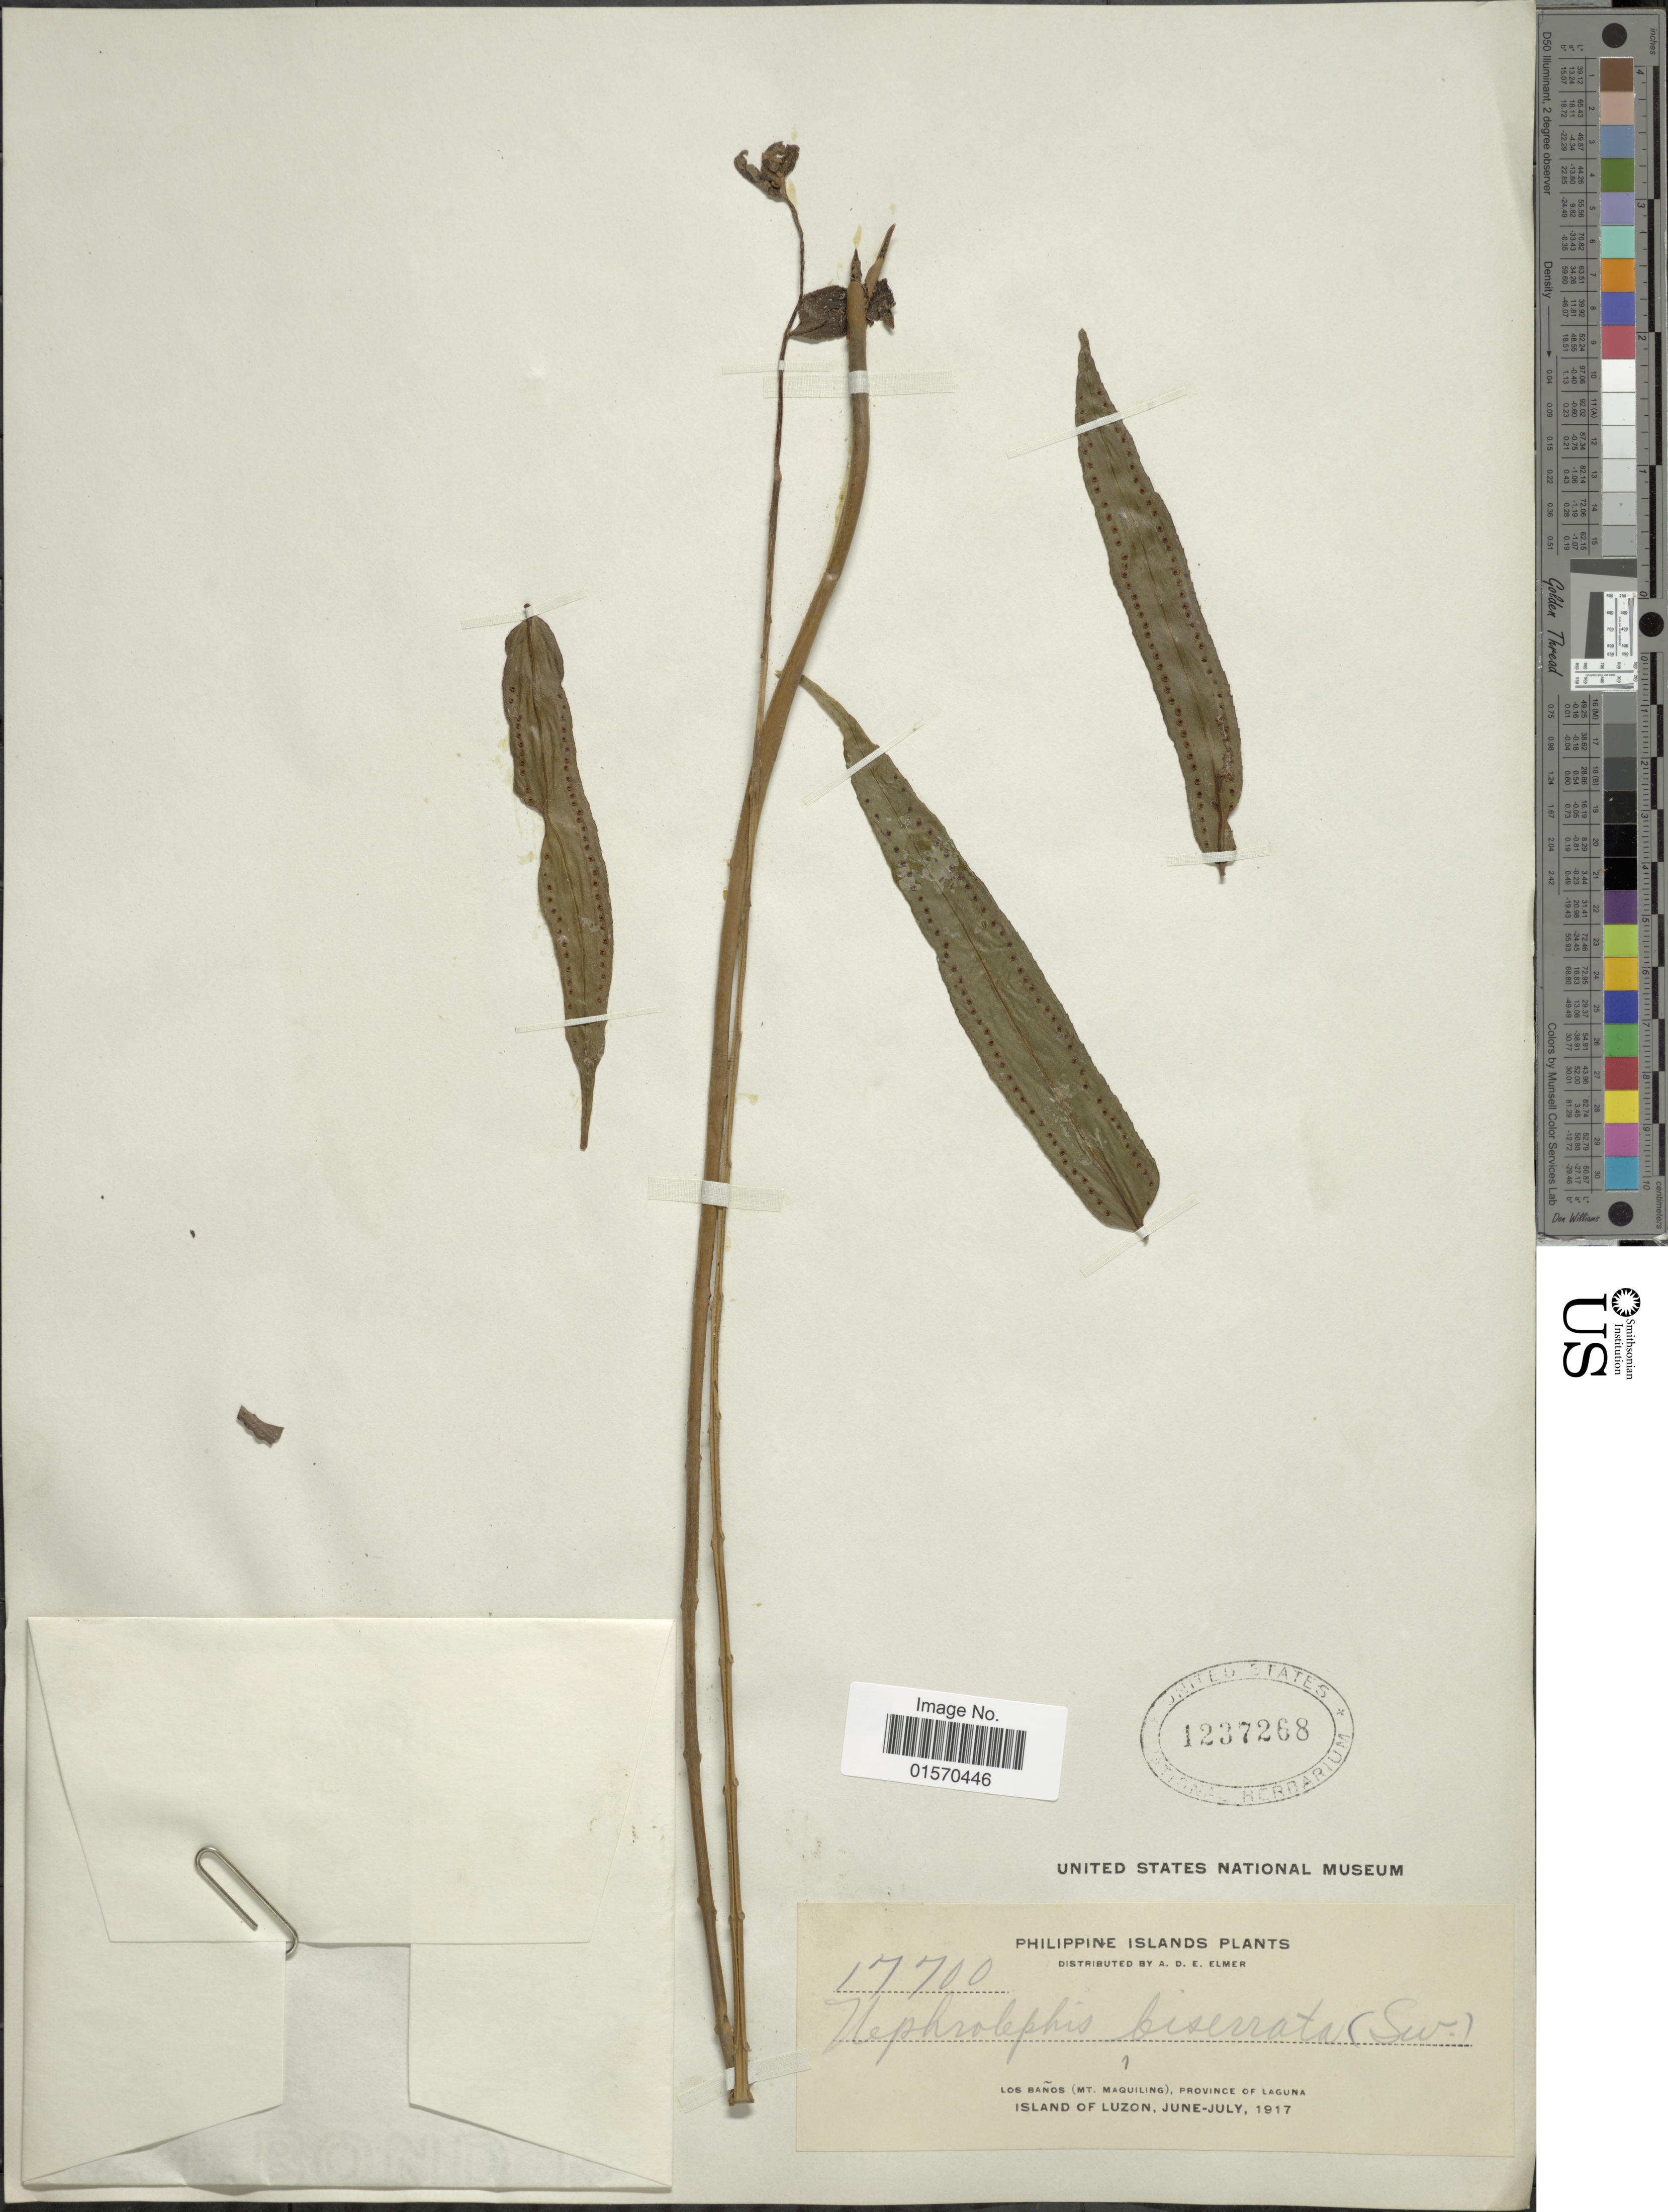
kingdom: Plantae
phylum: Tracheophyta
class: Polypodiopsida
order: Polypodiales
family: Nephrolepidaceae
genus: Nephrolepis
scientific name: Nephrolepis biserrata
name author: (Sw.) Schott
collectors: A. D. E. Elmer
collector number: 17700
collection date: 1917-06/1917-07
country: Philippines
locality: Philippine Islands. Los Baños (Mt. Maquiling), Province of Laguna, Luzon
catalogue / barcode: US 1237268